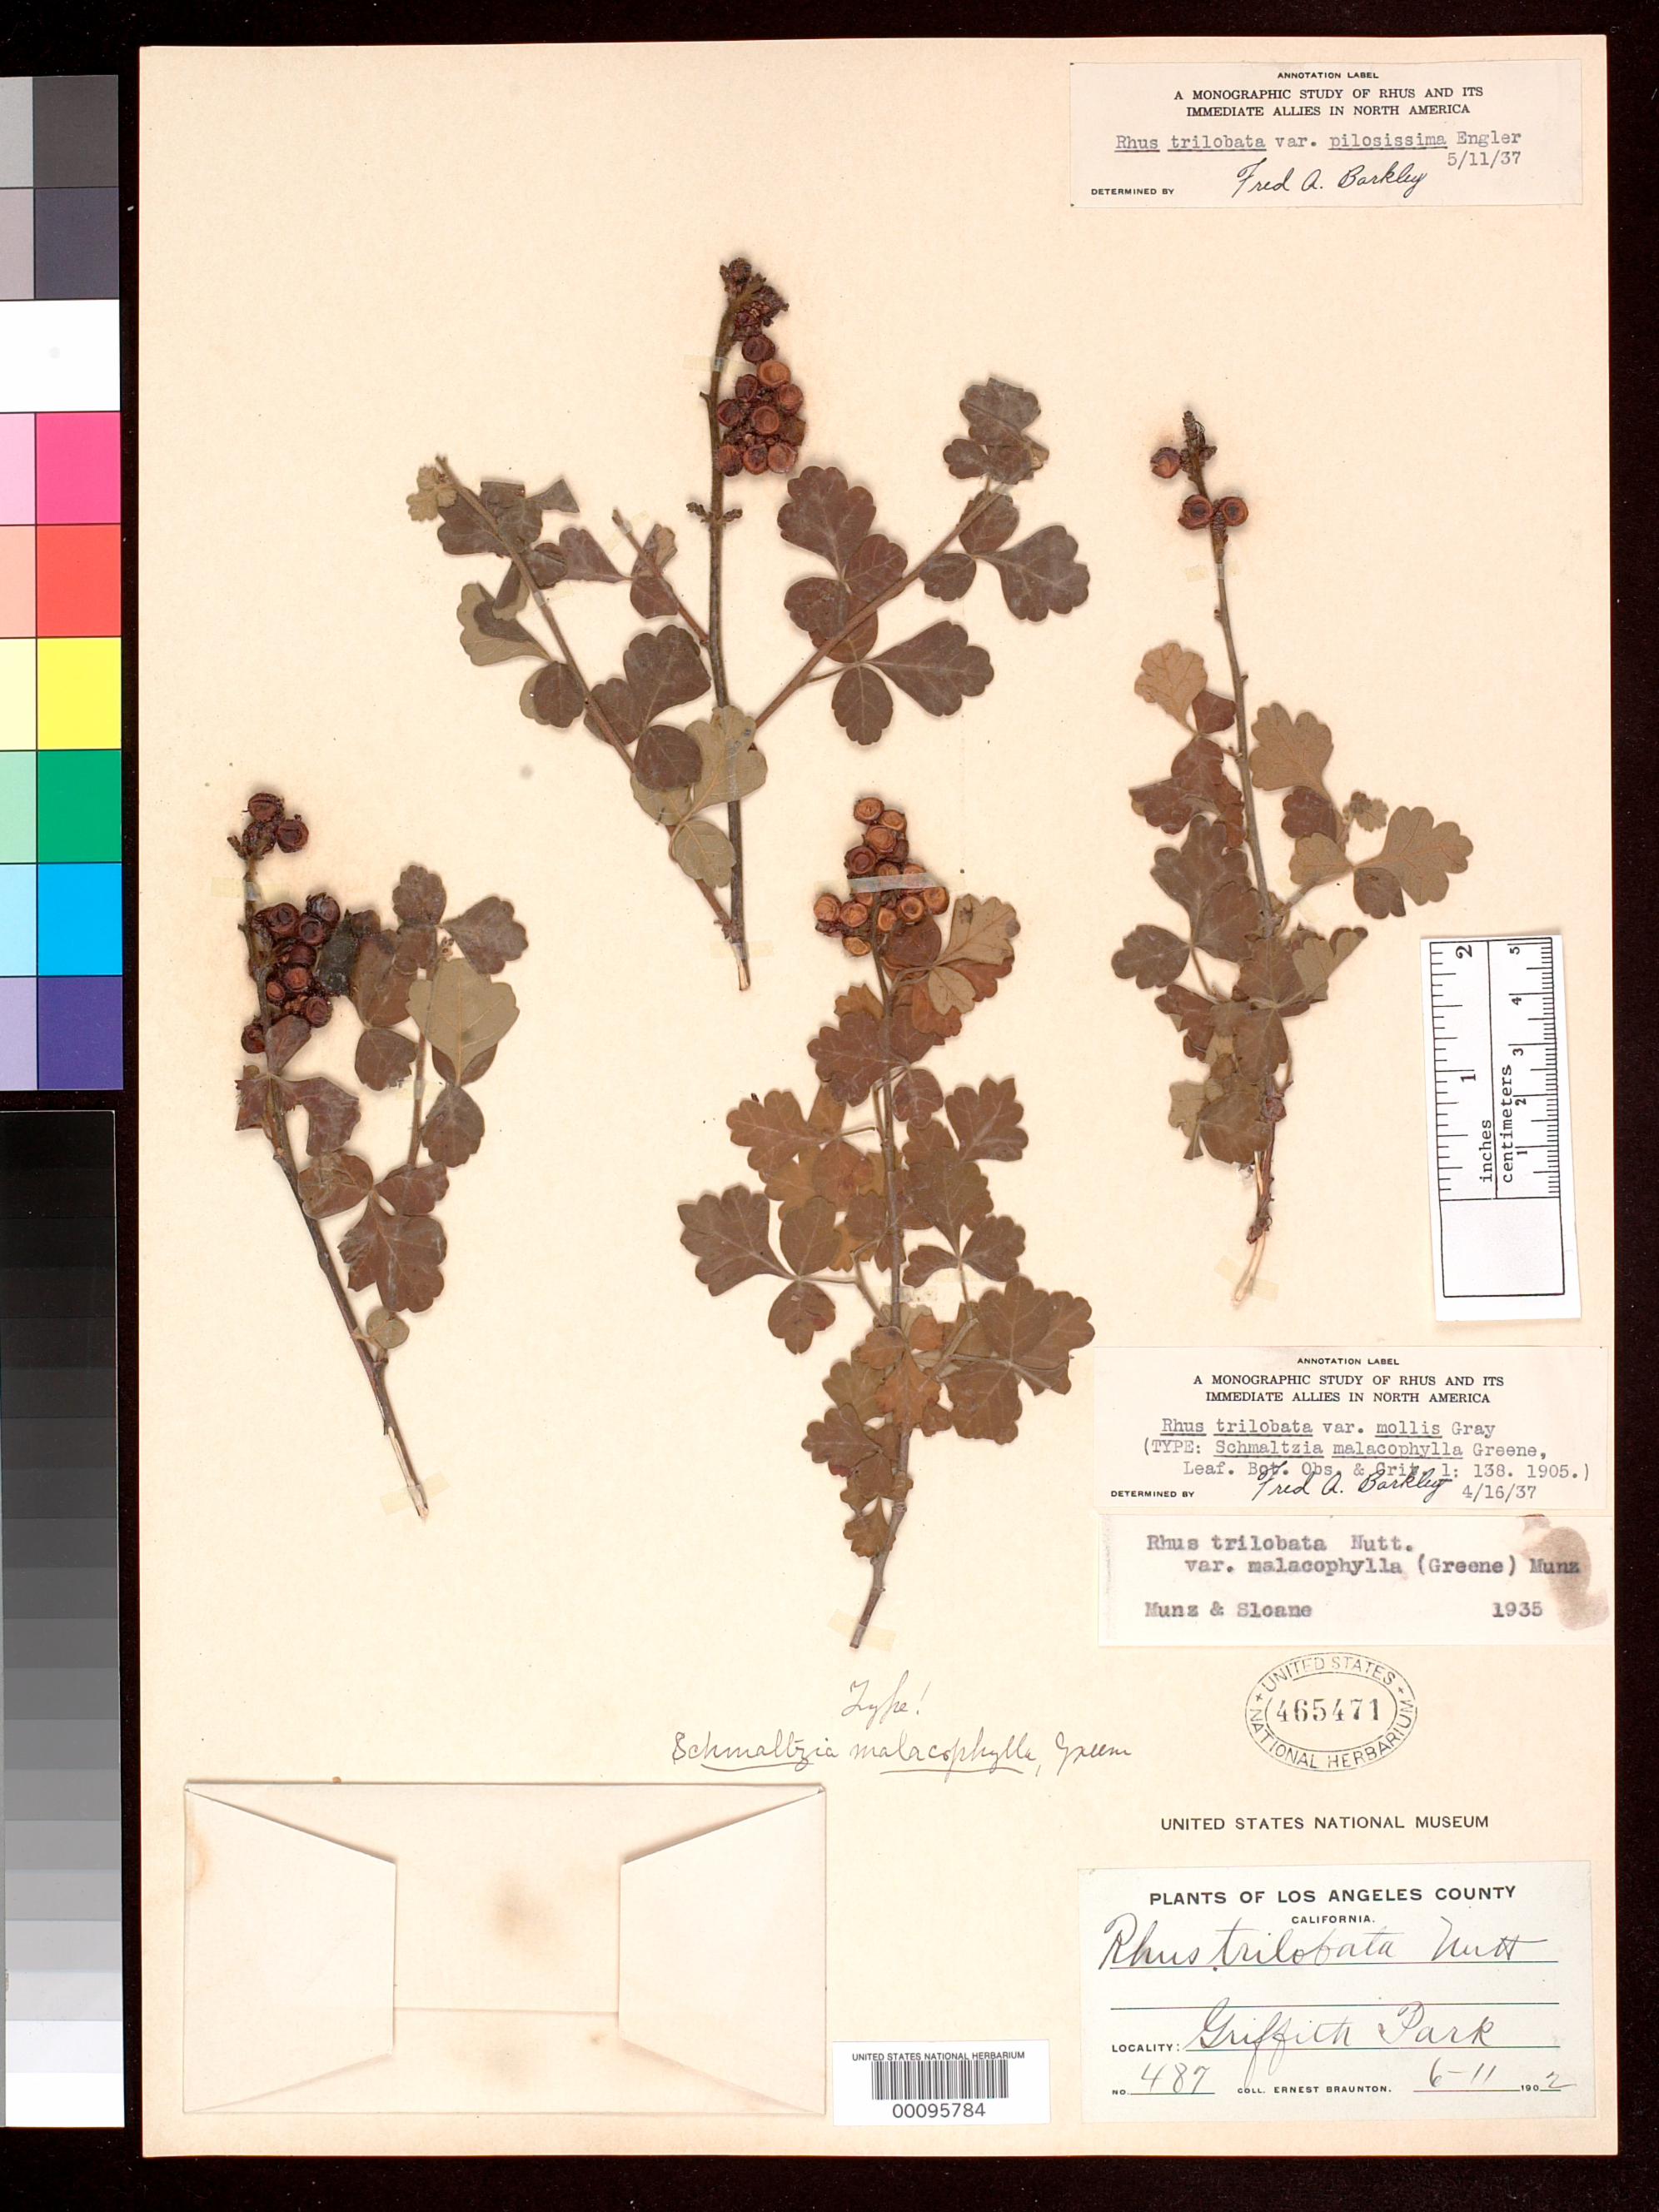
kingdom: Plantae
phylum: Tracheophyta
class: Magnoliopsida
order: Sapindales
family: Anacardiaceae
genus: Schmaltzia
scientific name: Schmaltzia malacophylla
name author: Greene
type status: Isosyntype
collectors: E. Braunton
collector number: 487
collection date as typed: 11 Jun 1902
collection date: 1902-06-11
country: United States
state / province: California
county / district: Los Angeles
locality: Griffith Park.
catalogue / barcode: US 465471